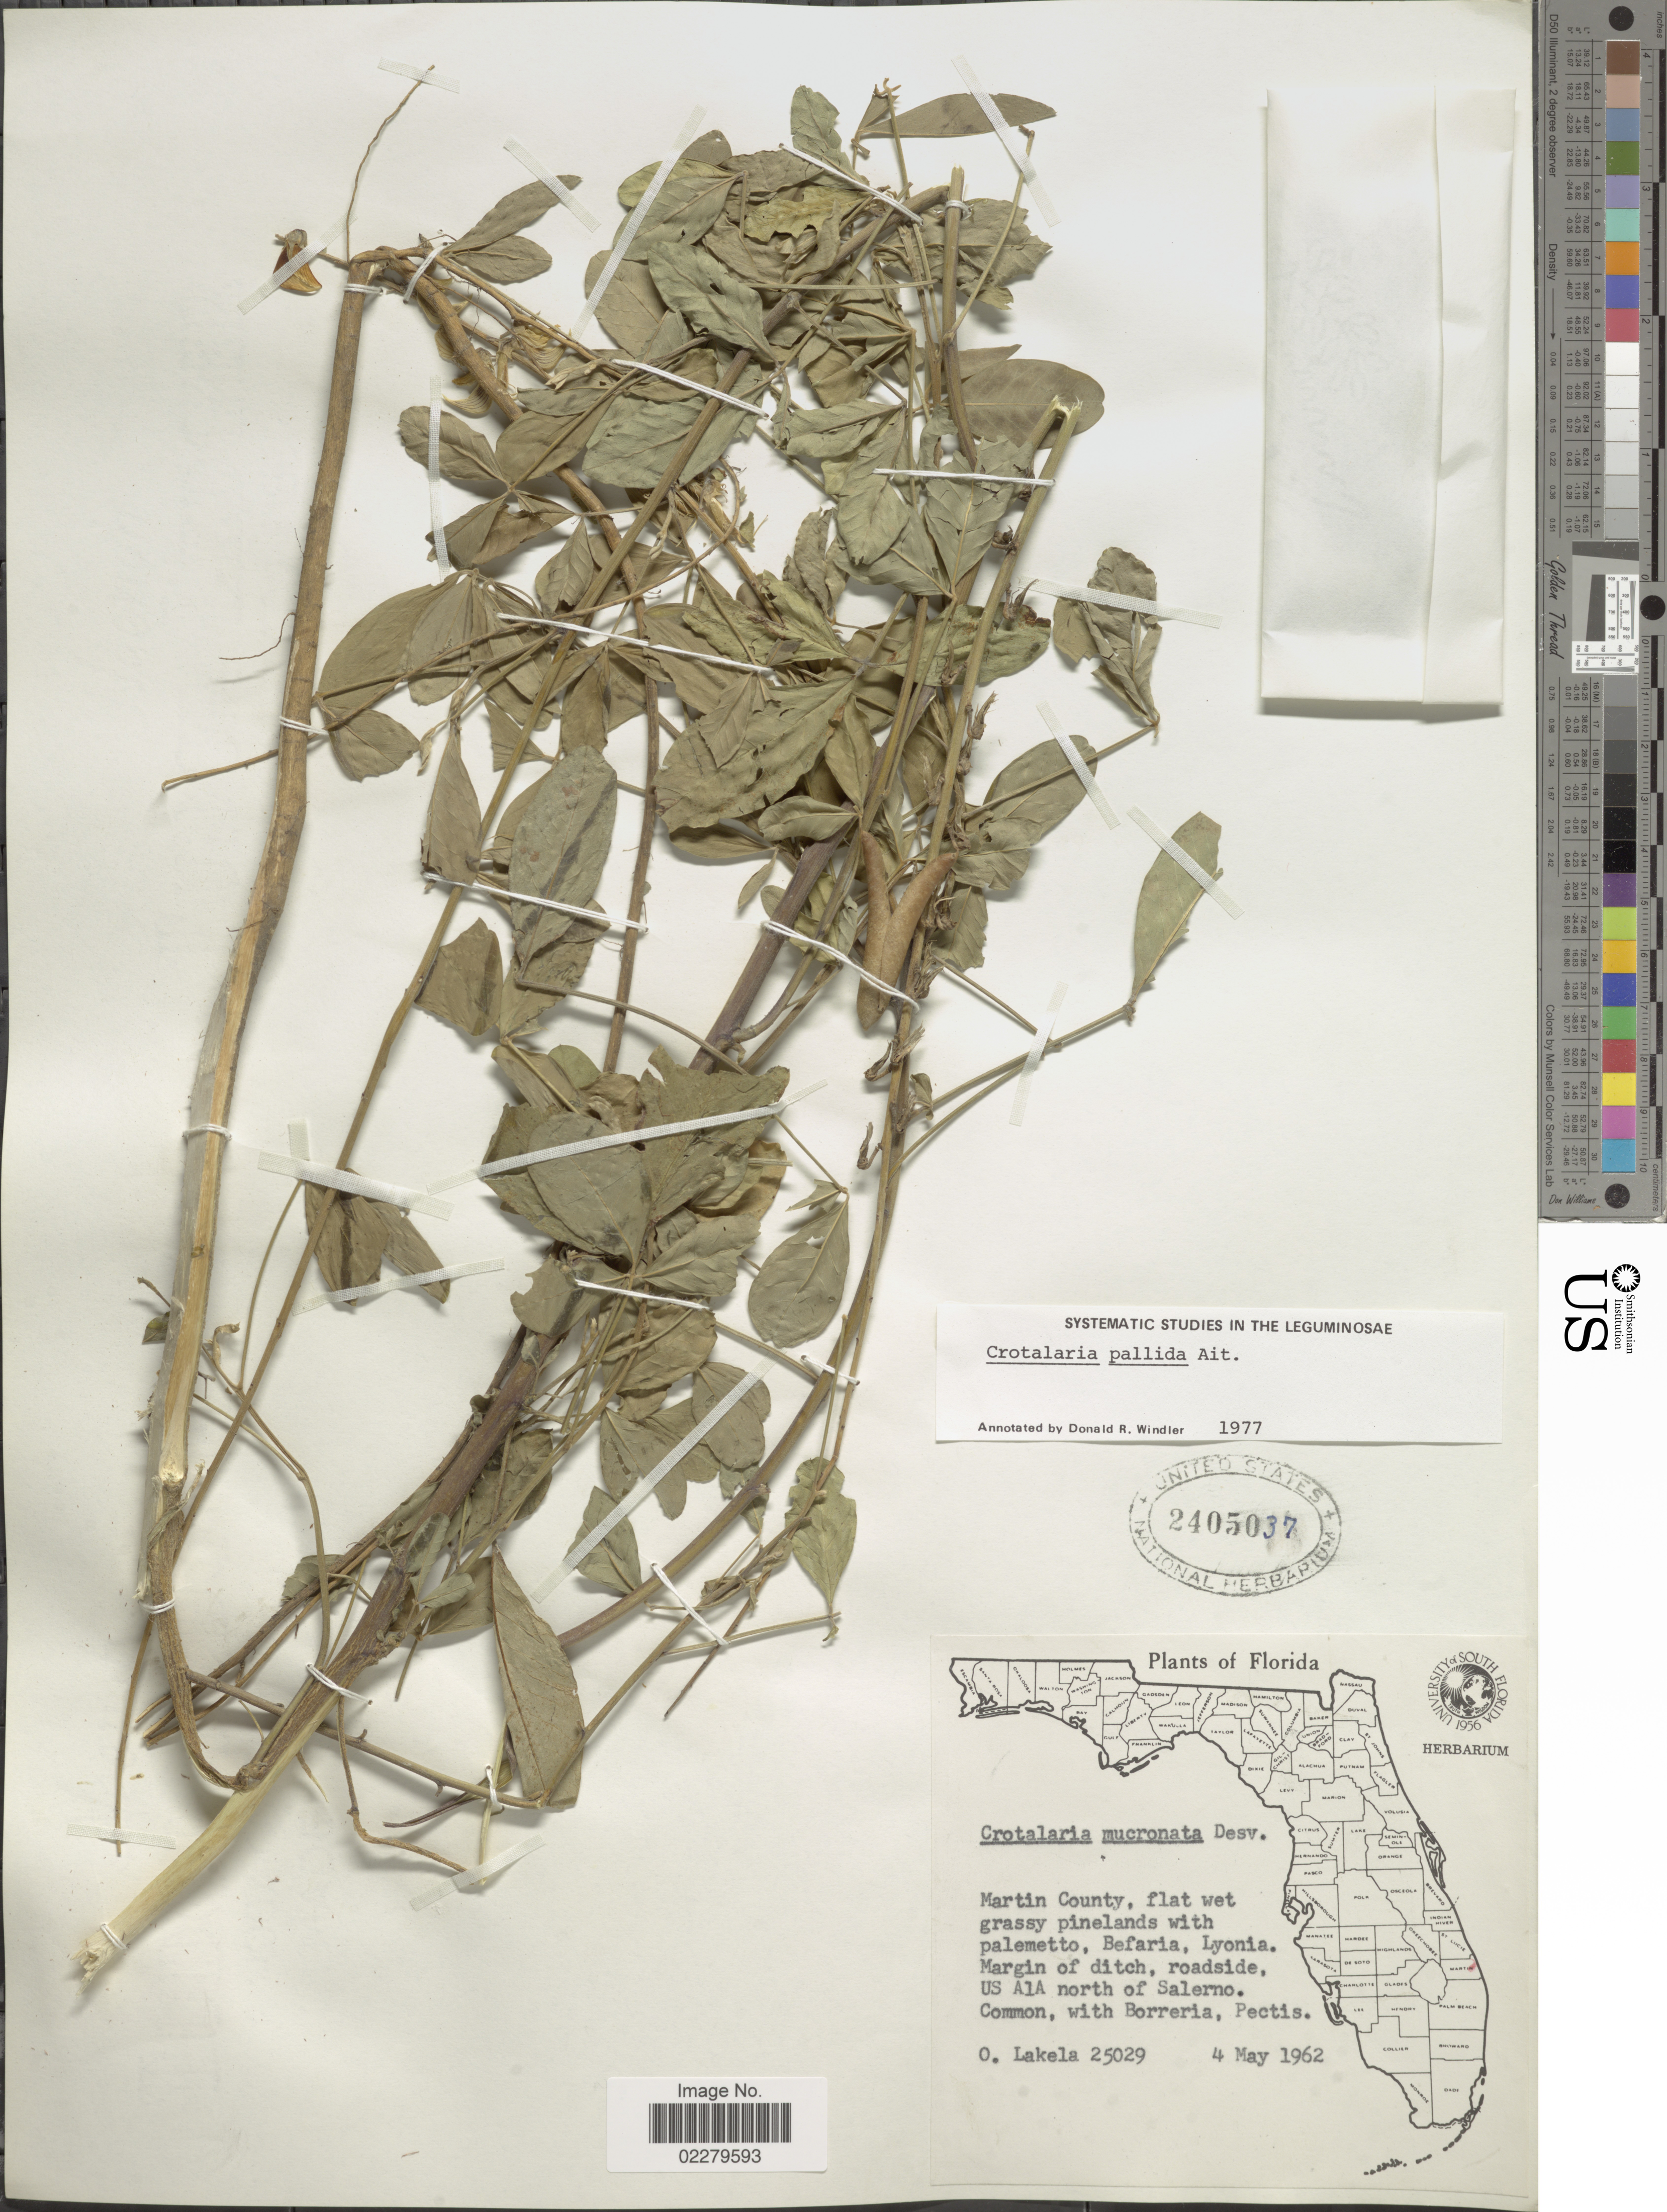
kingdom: Plantae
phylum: Tracheophyta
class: Magnoliopsida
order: Fabales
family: Fabaceae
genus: Crotalaria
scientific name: Crotalaria pallida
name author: Aiton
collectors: O. Lakela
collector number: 25029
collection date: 1962-05-04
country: United States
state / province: Florida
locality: Martin County, flat wet grassy pinelands with palemetto, Befaria, Lyonia. Margin of Ditch, roadside, US A1A north of Salerno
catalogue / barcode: US 2405037